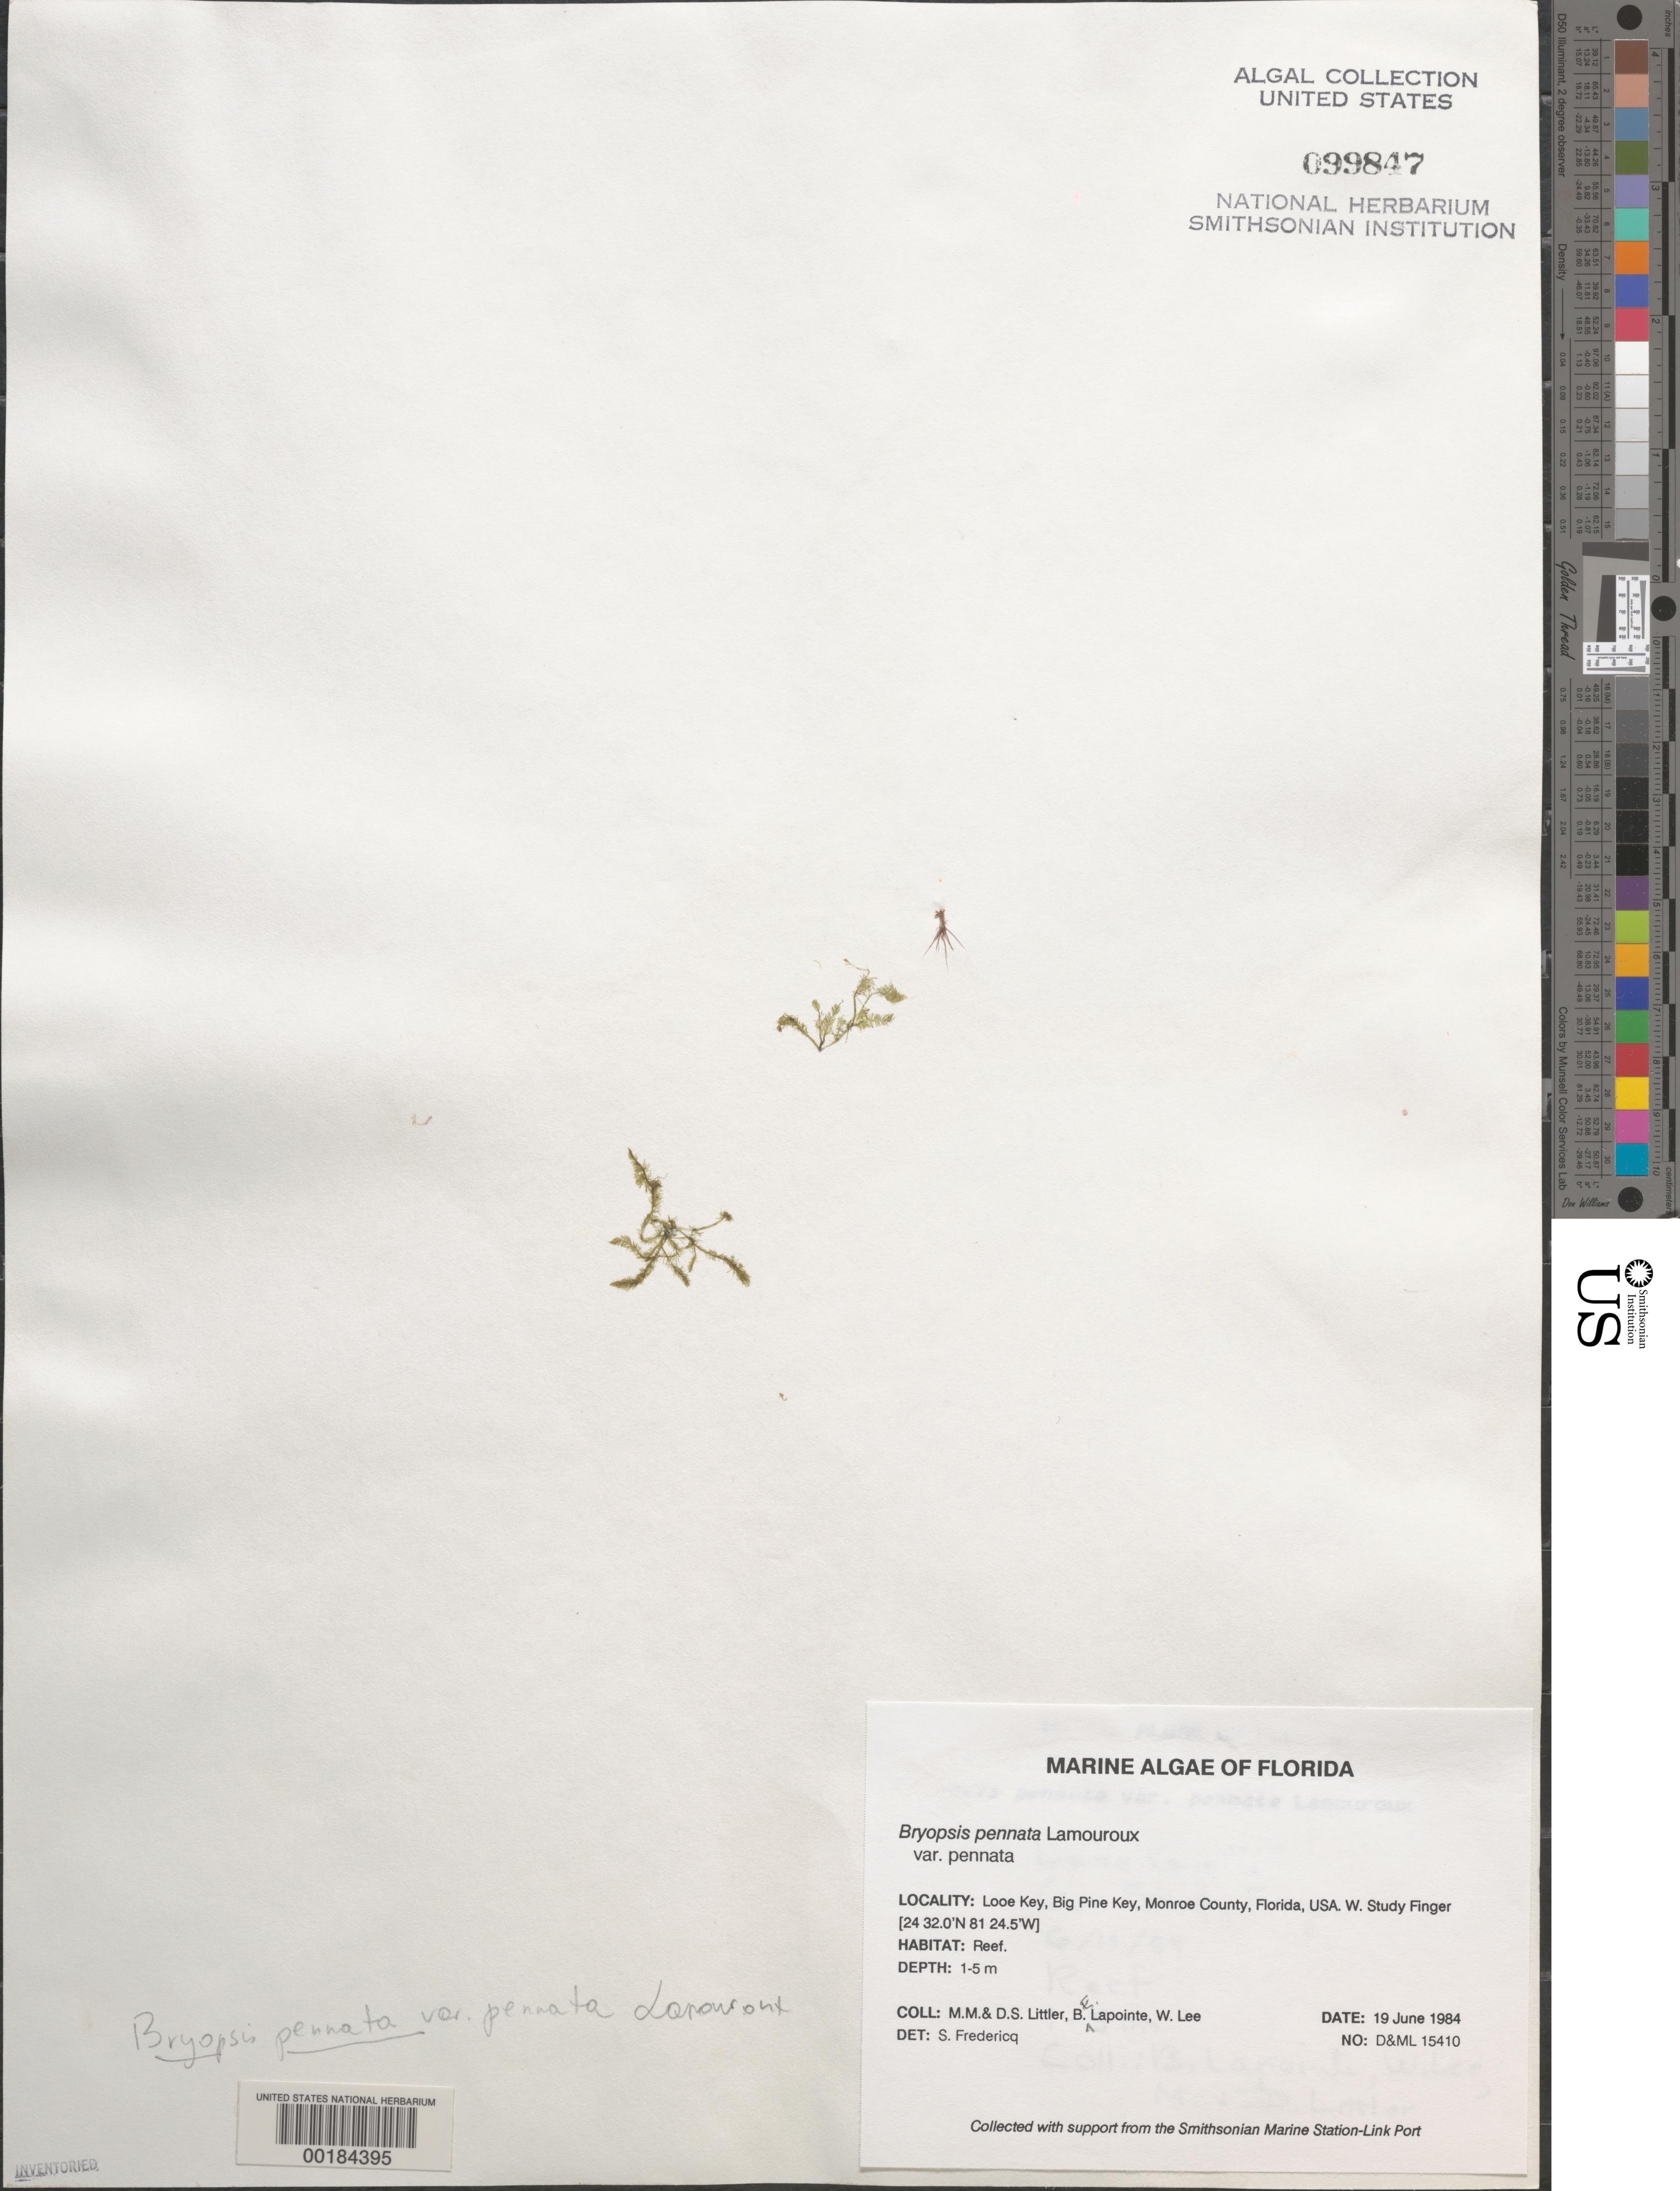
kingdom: Plantae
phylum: Chlorophyta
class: Ulvophyceae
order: Bryopsidales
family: Bryopsidaceae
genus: Bryopsis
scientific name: Bryopsis pennata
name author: J.V.Lamouroux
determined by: Fredericq, S.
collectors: M. M. Littler, D. S. Littler, B. Lapointe & W. Lee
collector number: D&ML 15410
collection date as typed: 19 Jun 1984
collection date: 1984-06-19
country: United States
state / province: Florida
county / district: Monroe County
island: Looe Key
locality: Looe Key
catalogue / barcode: US 99847